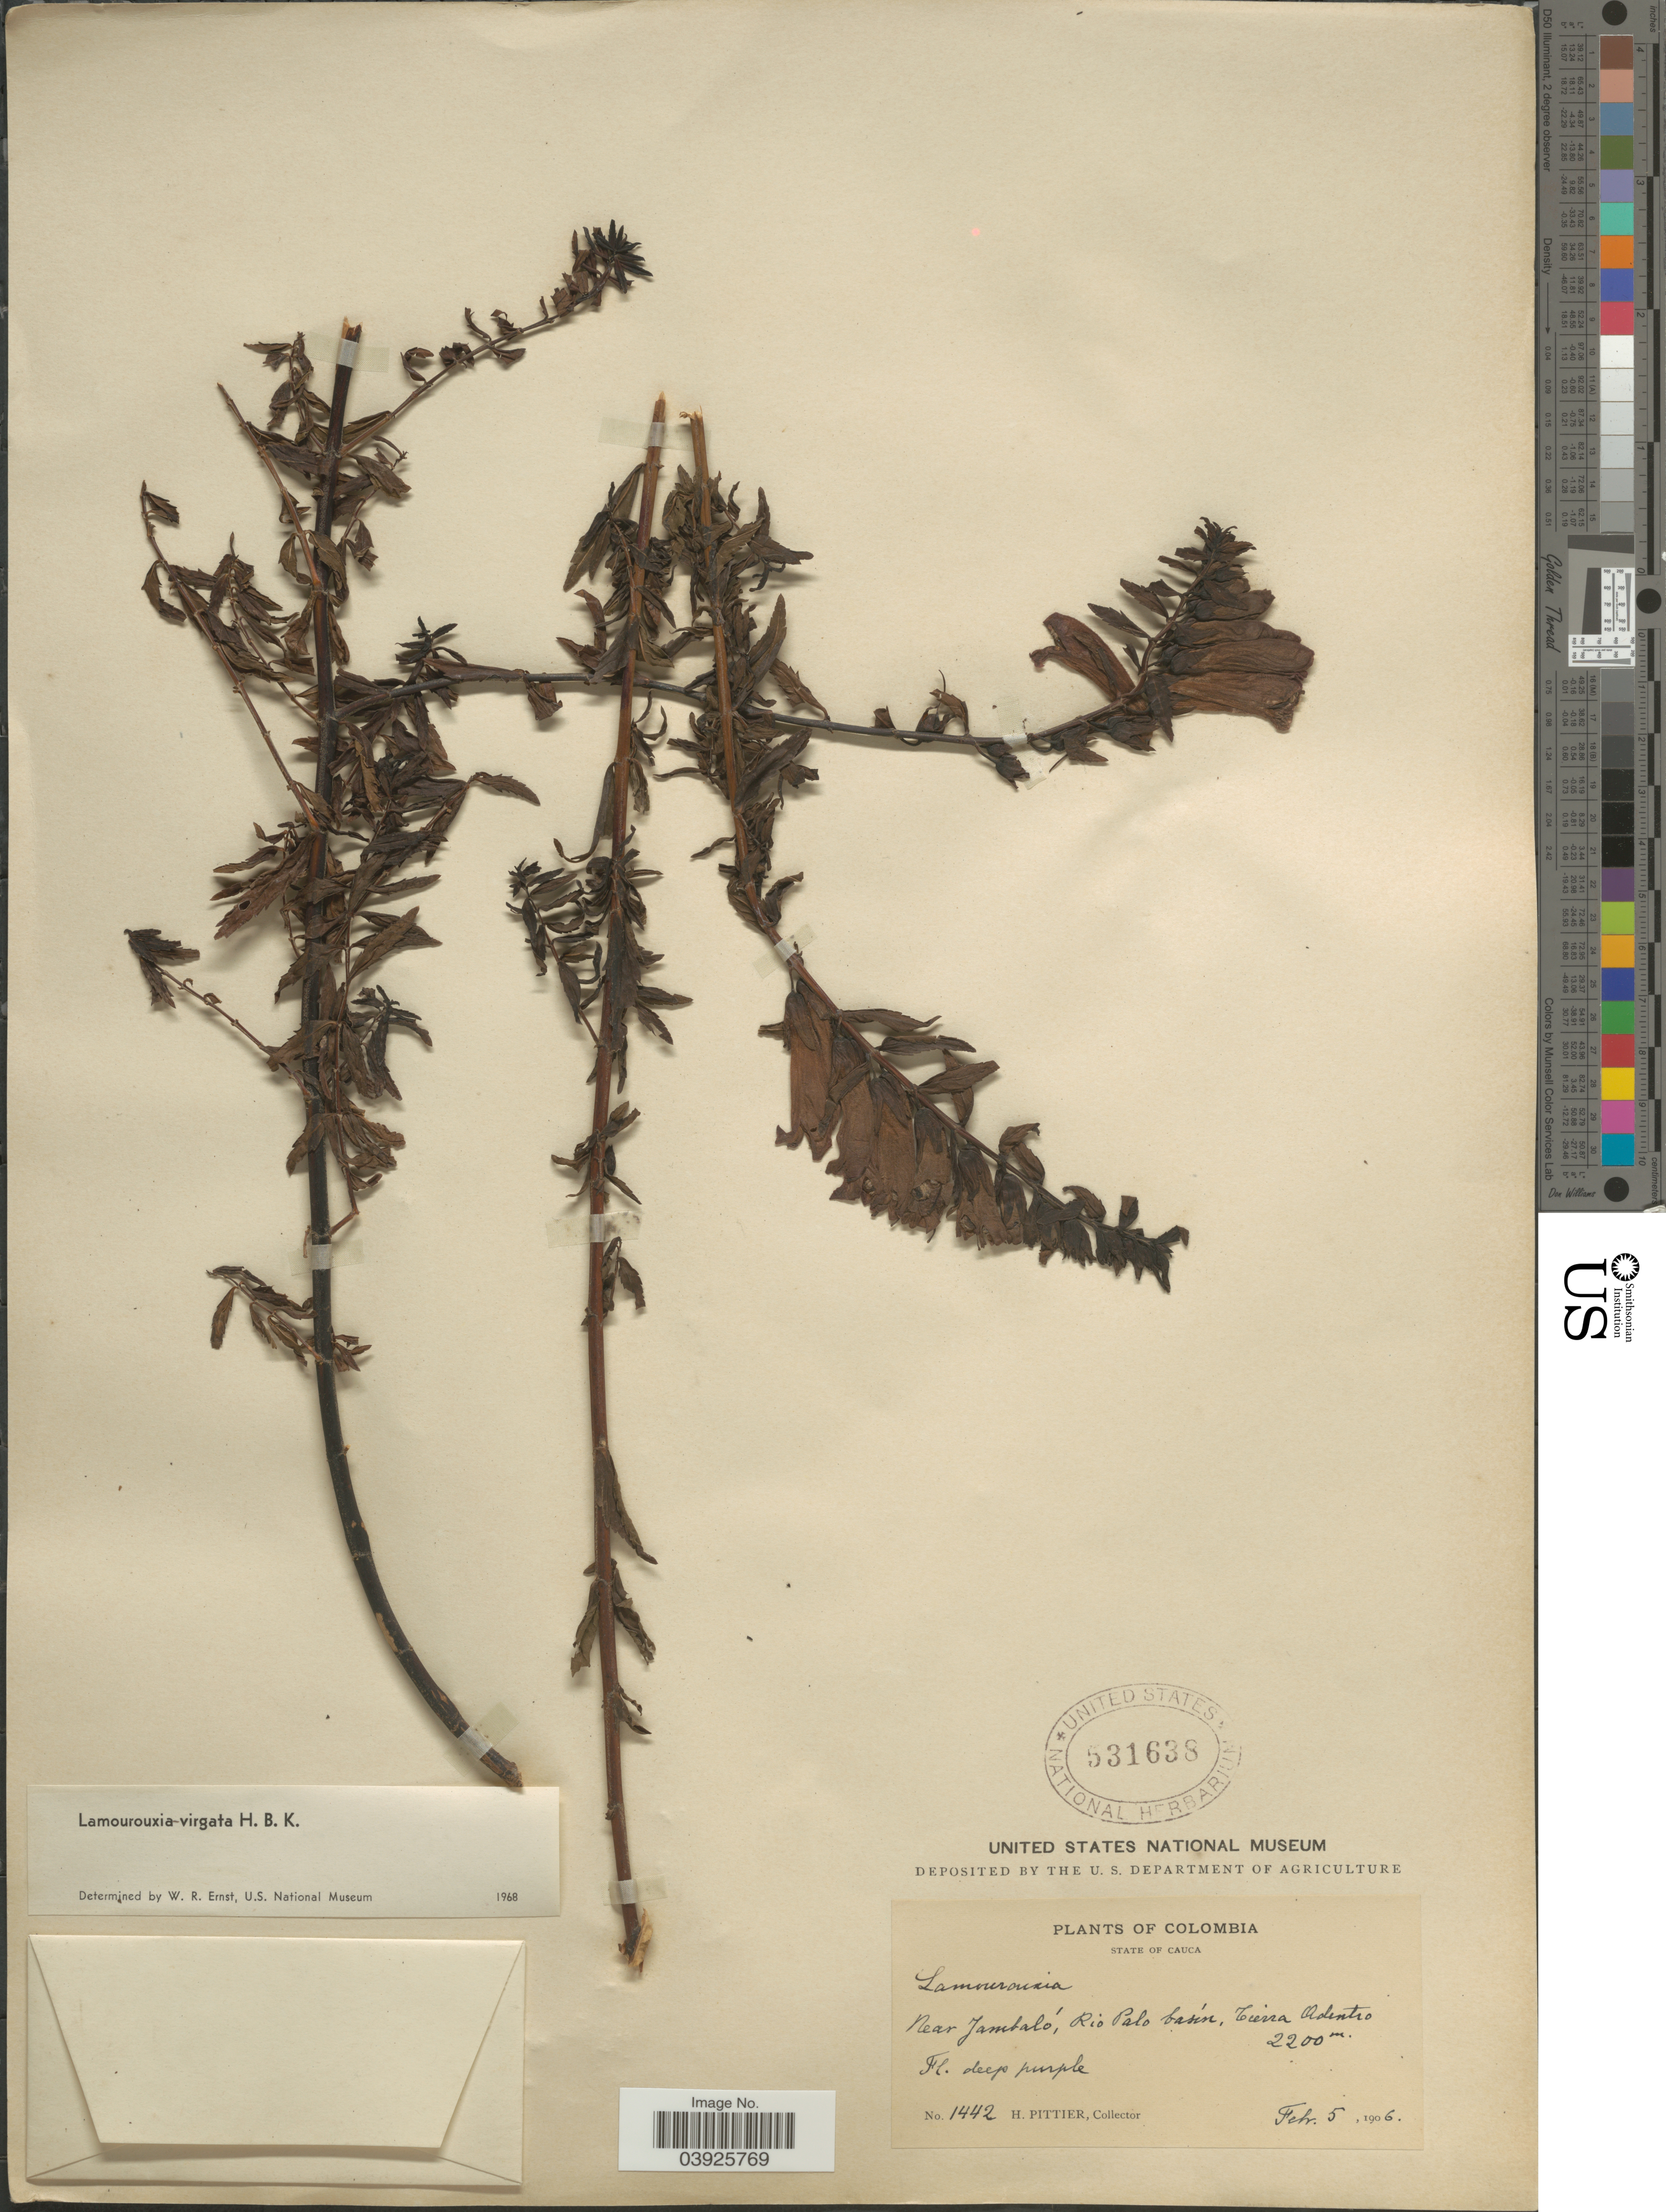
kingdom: Plantae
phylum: Tracheophyta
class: Magnoliopsida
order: Lamiales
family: Orobanchaceae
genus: Lamourouxia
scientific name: Lamourouxia virgata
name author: Kunth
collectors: H. F. Pittier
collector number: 1442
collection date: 1906-02-05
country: Colombia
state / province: Cauca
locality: Near Jambaló, Rio Palo basín, Tierra Adentro.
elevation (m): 2200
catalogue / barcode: US 531638